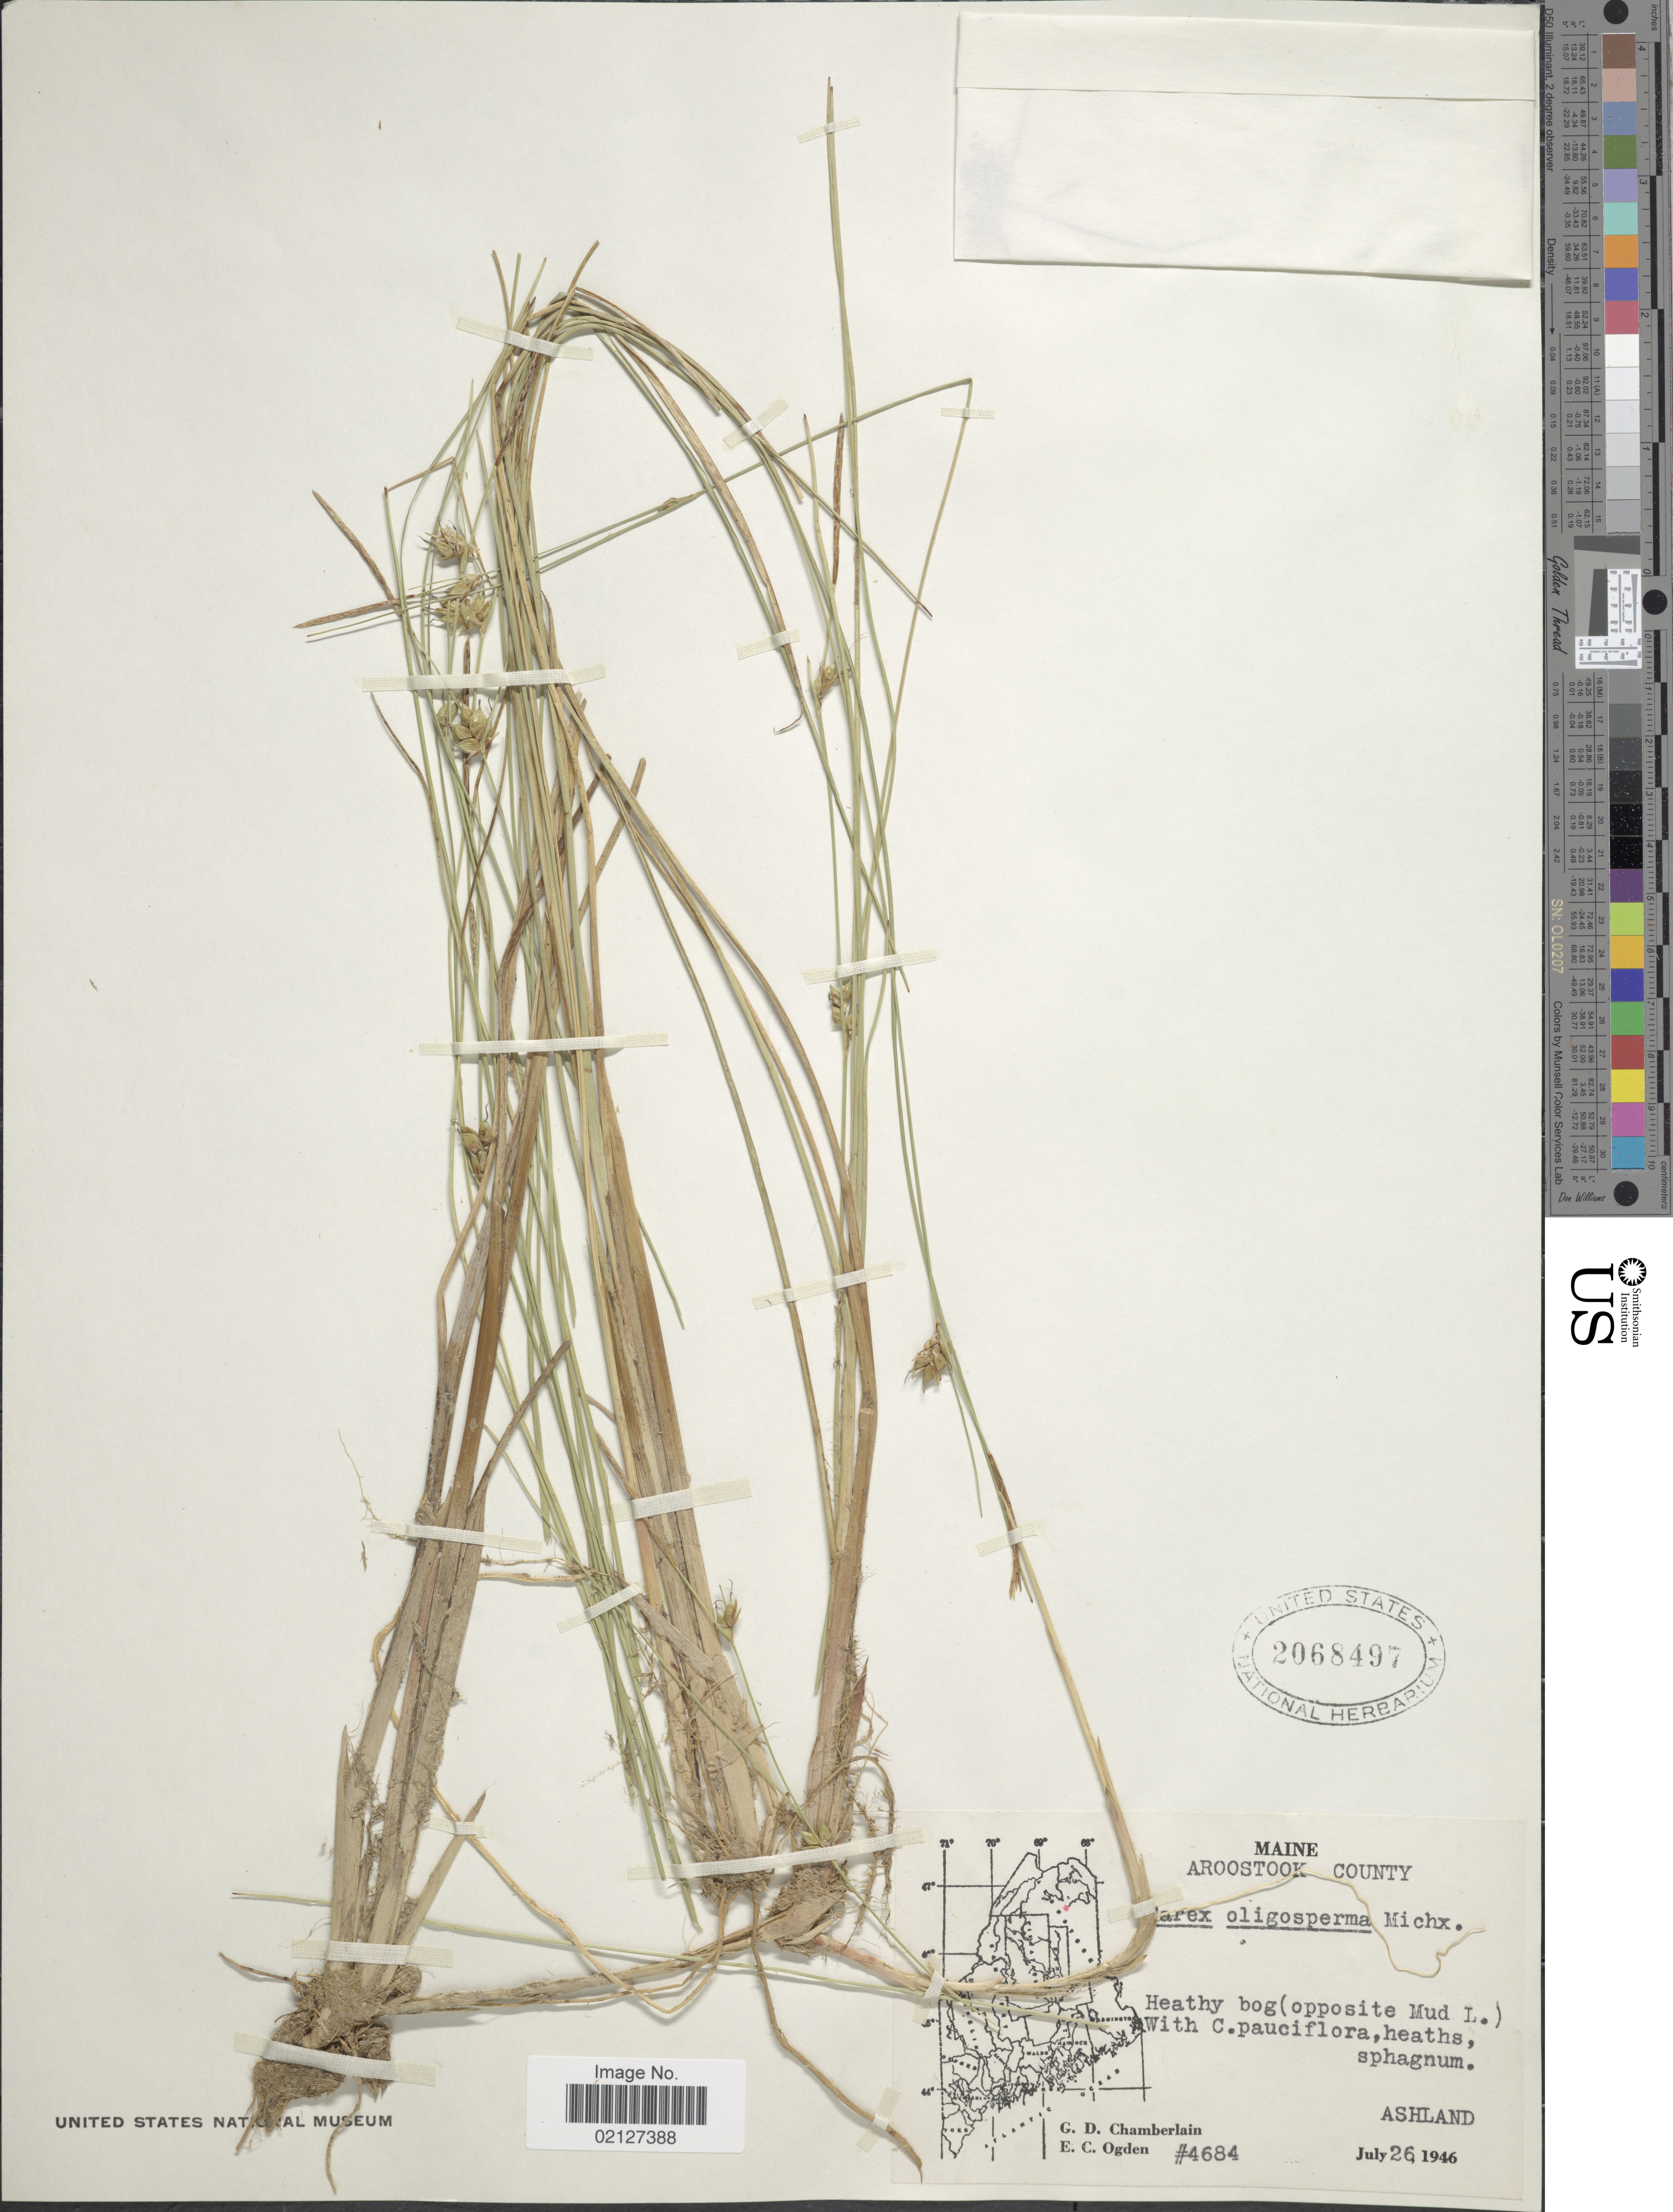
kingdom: Plantae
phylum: Tracheophyta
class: Liliopsida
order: Poales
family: Cyperaceae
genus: Carex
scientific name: Carex oligosperma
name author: Michx.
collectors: G. D. Chamberlain & E. Ogden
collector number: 4684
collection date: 1946-07-26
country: United States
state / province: Maine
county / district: Aroostook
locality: Ashland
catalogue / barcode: US 2068497